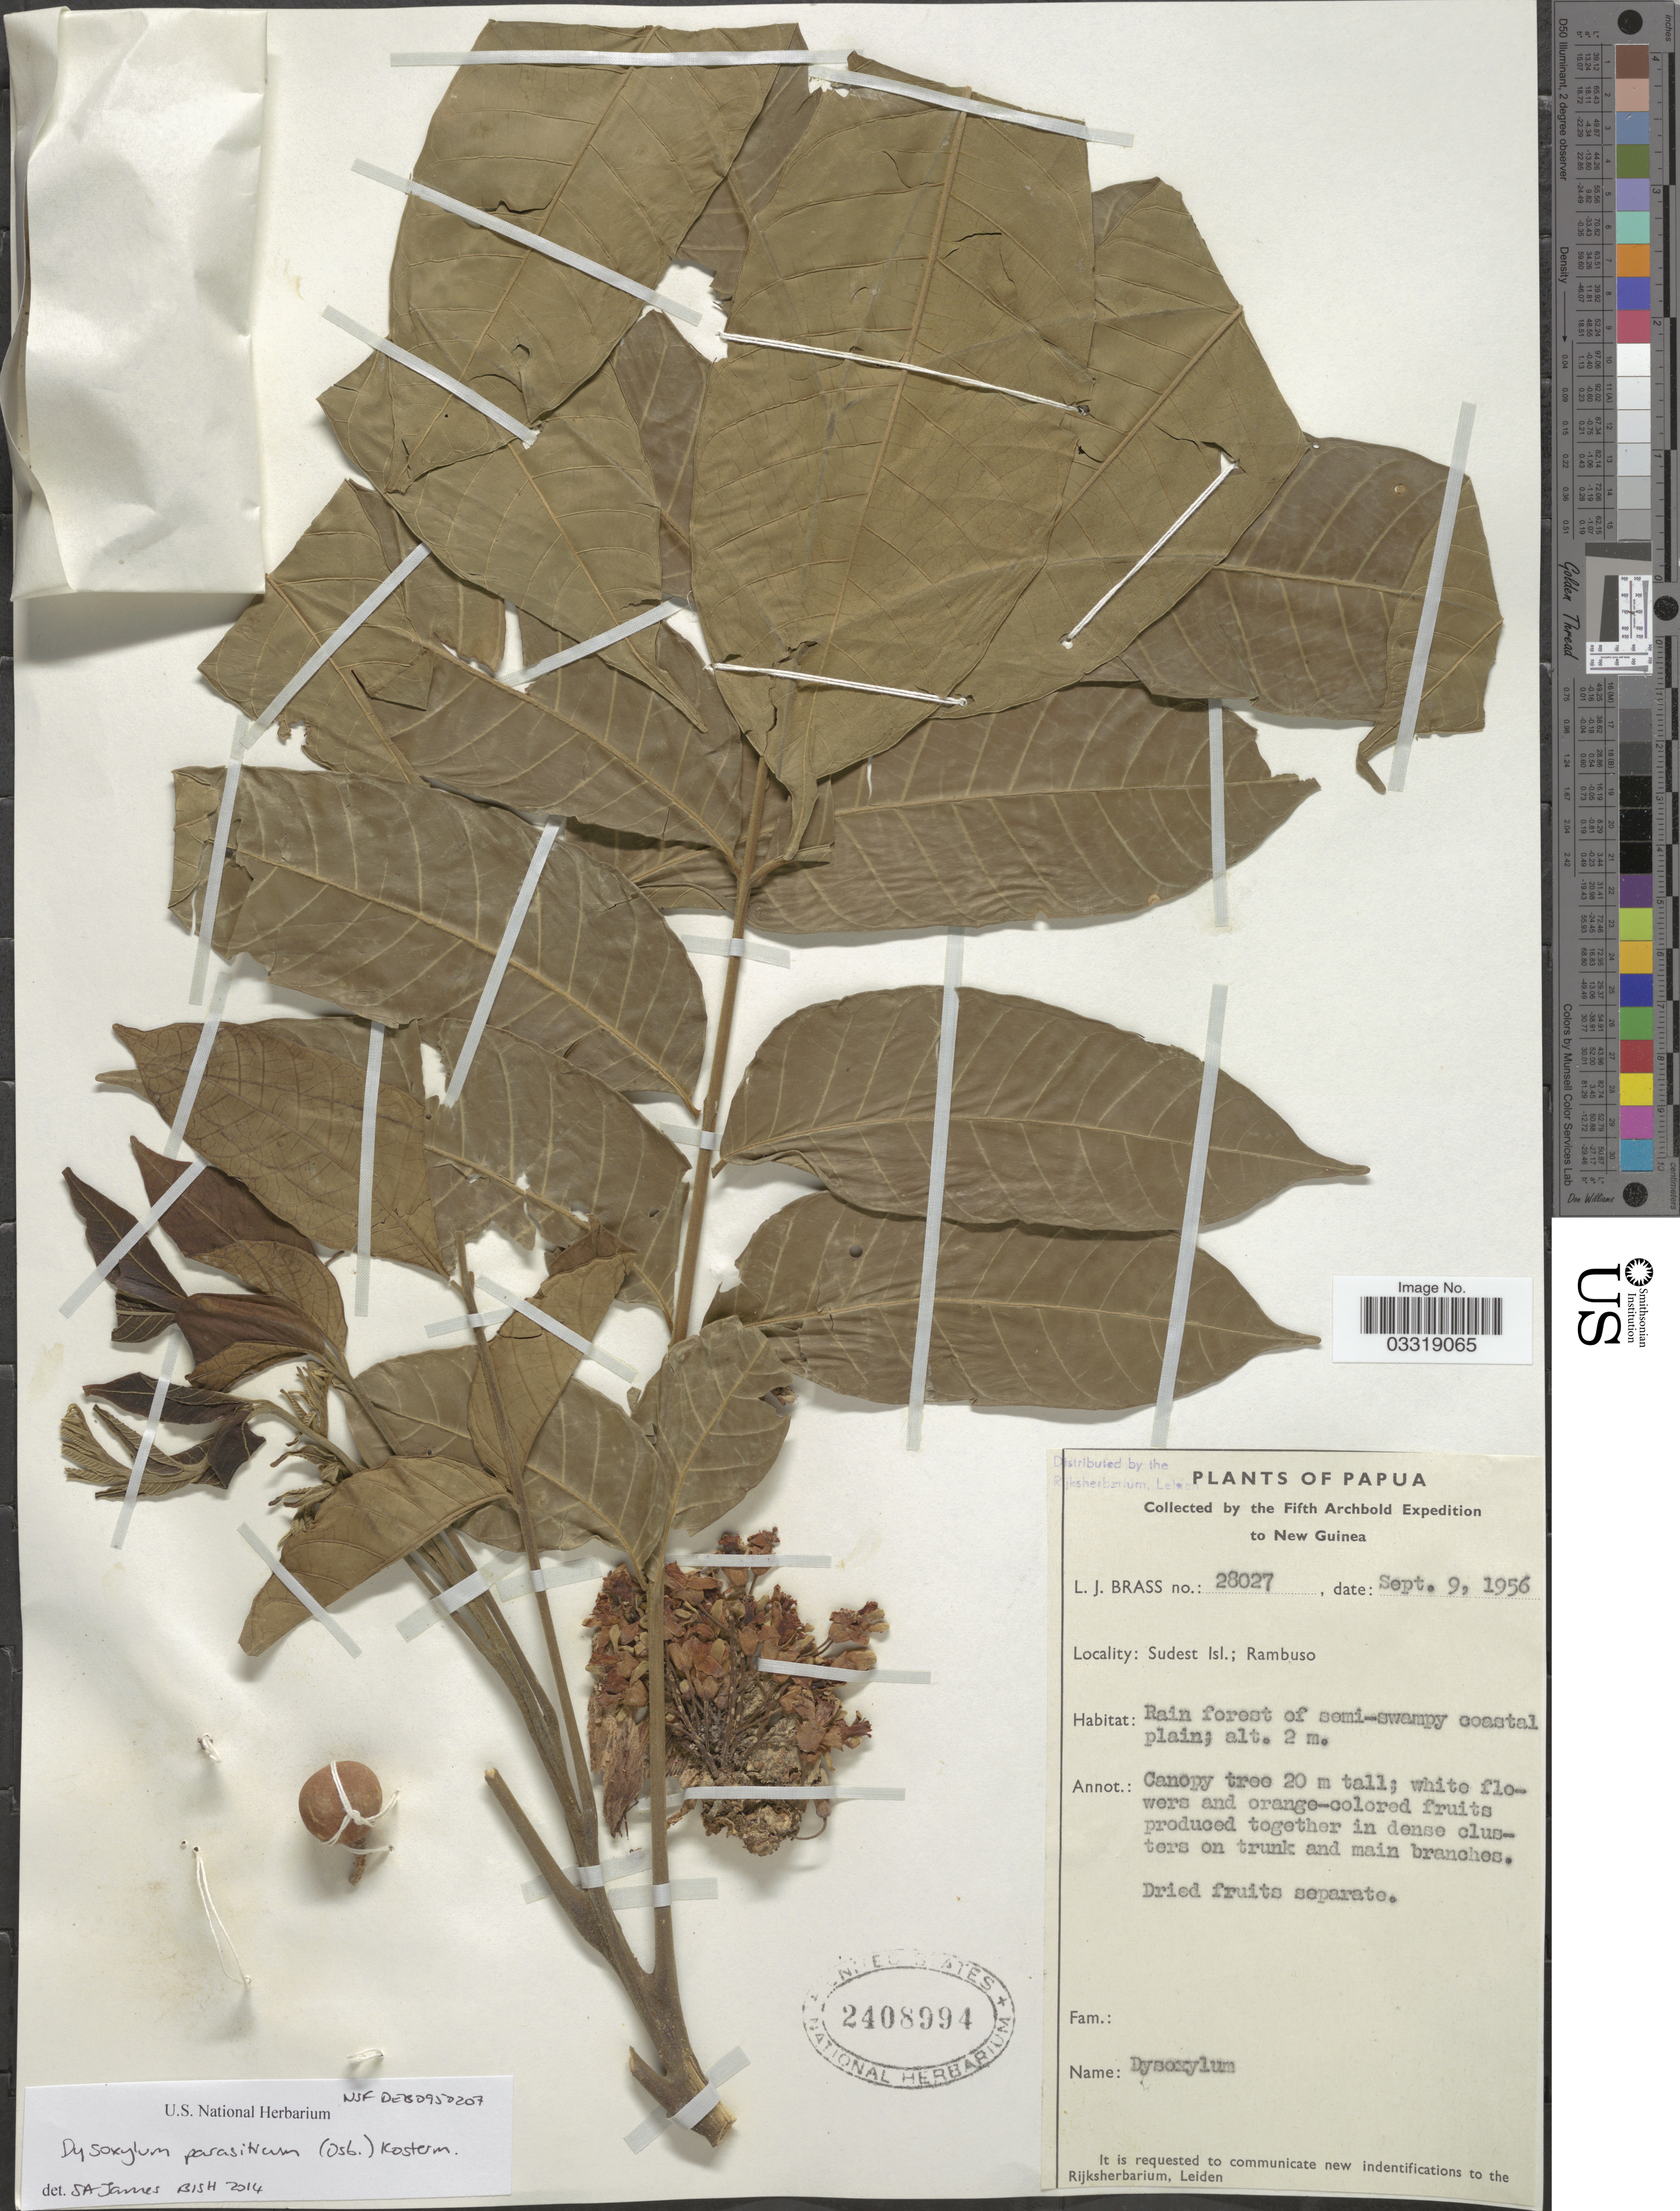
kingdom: Plantae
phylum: Tracheophyta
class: Magnoliopsida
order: Sapindales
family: Meliaceae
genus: Epicharis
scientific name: Epicharis parasitica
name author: (Osbeck) Mabb.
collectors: L. J. Brass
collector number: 28027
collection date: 1956-09-09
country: Papua New Guinea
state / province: Milne Bay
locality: Papua. New Guinea. Sudest Isl.; Rambuso.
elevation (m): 2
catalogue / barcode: US 2408994